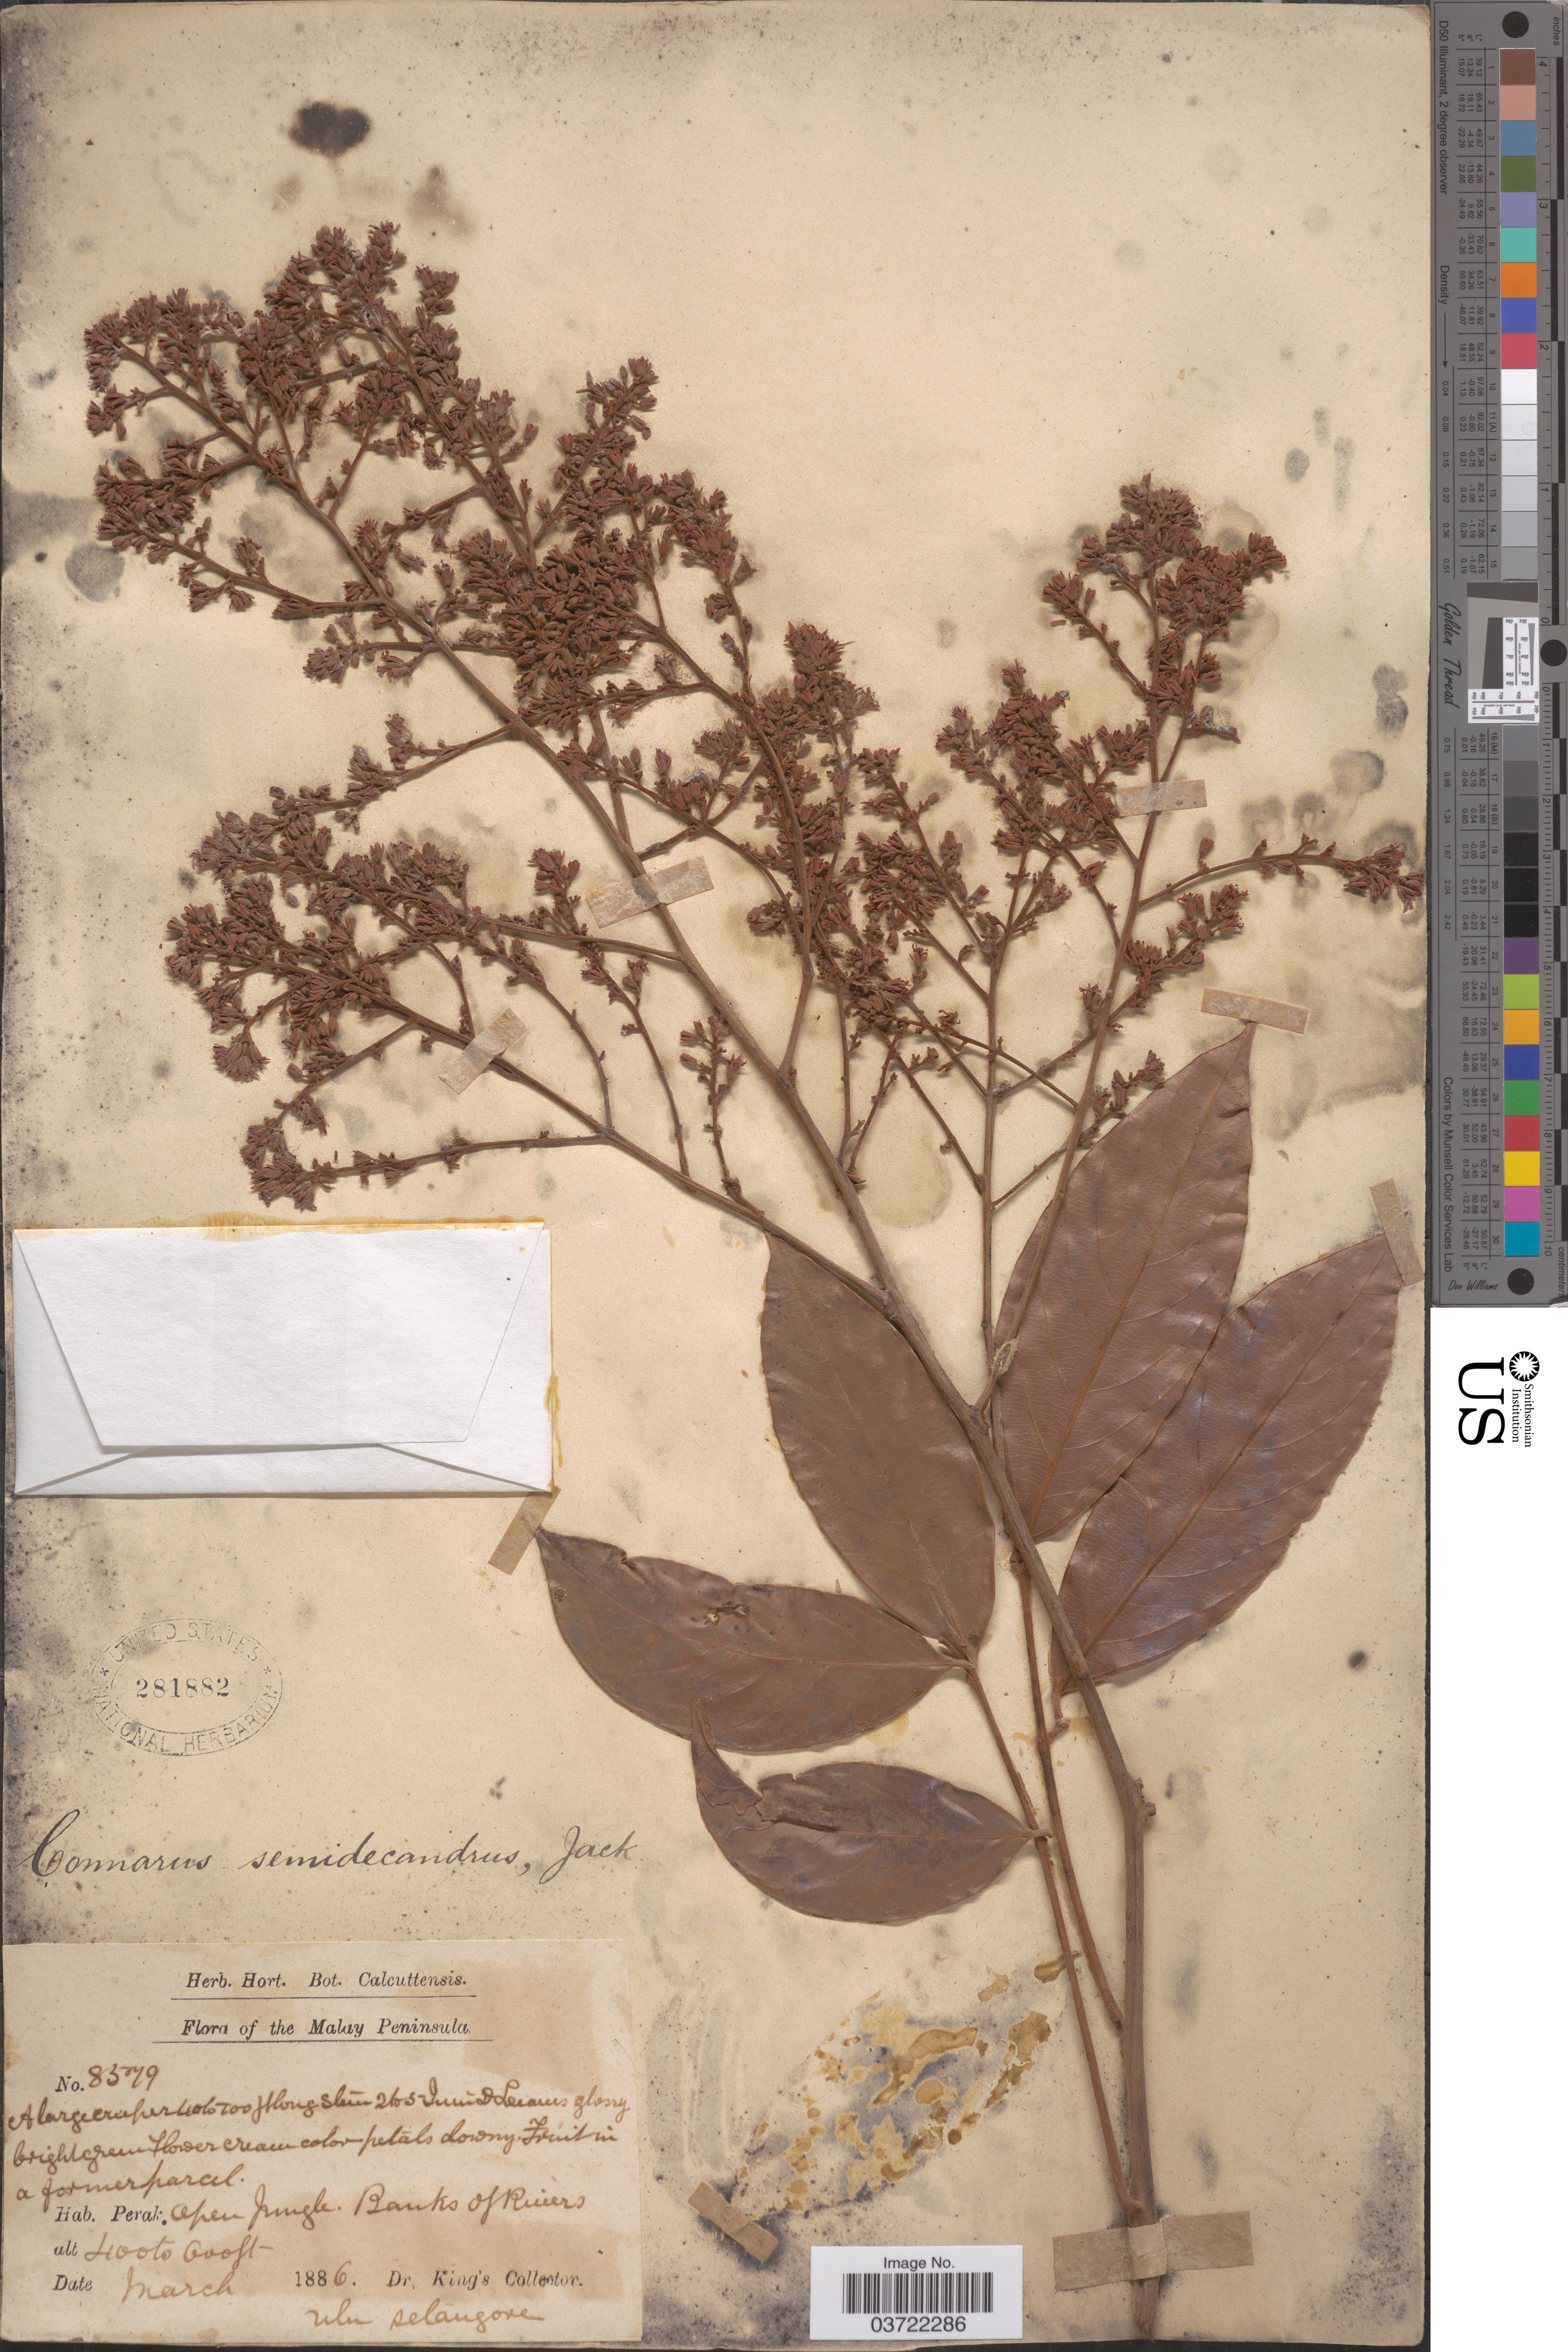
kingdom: Plantae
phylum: Tracheophyta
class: Magnoliopsida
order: Oxalidales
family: Connaraceae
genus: Connarus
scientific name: Connarus semidecandrus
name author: Jack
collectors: Dr. King's collector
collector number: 8579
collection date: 1886-03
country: Malaysia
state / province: Perak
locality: The Malay Peninsula. Banks or Rivers. Ulu Selangore.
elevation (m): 122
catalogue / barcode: US 281882